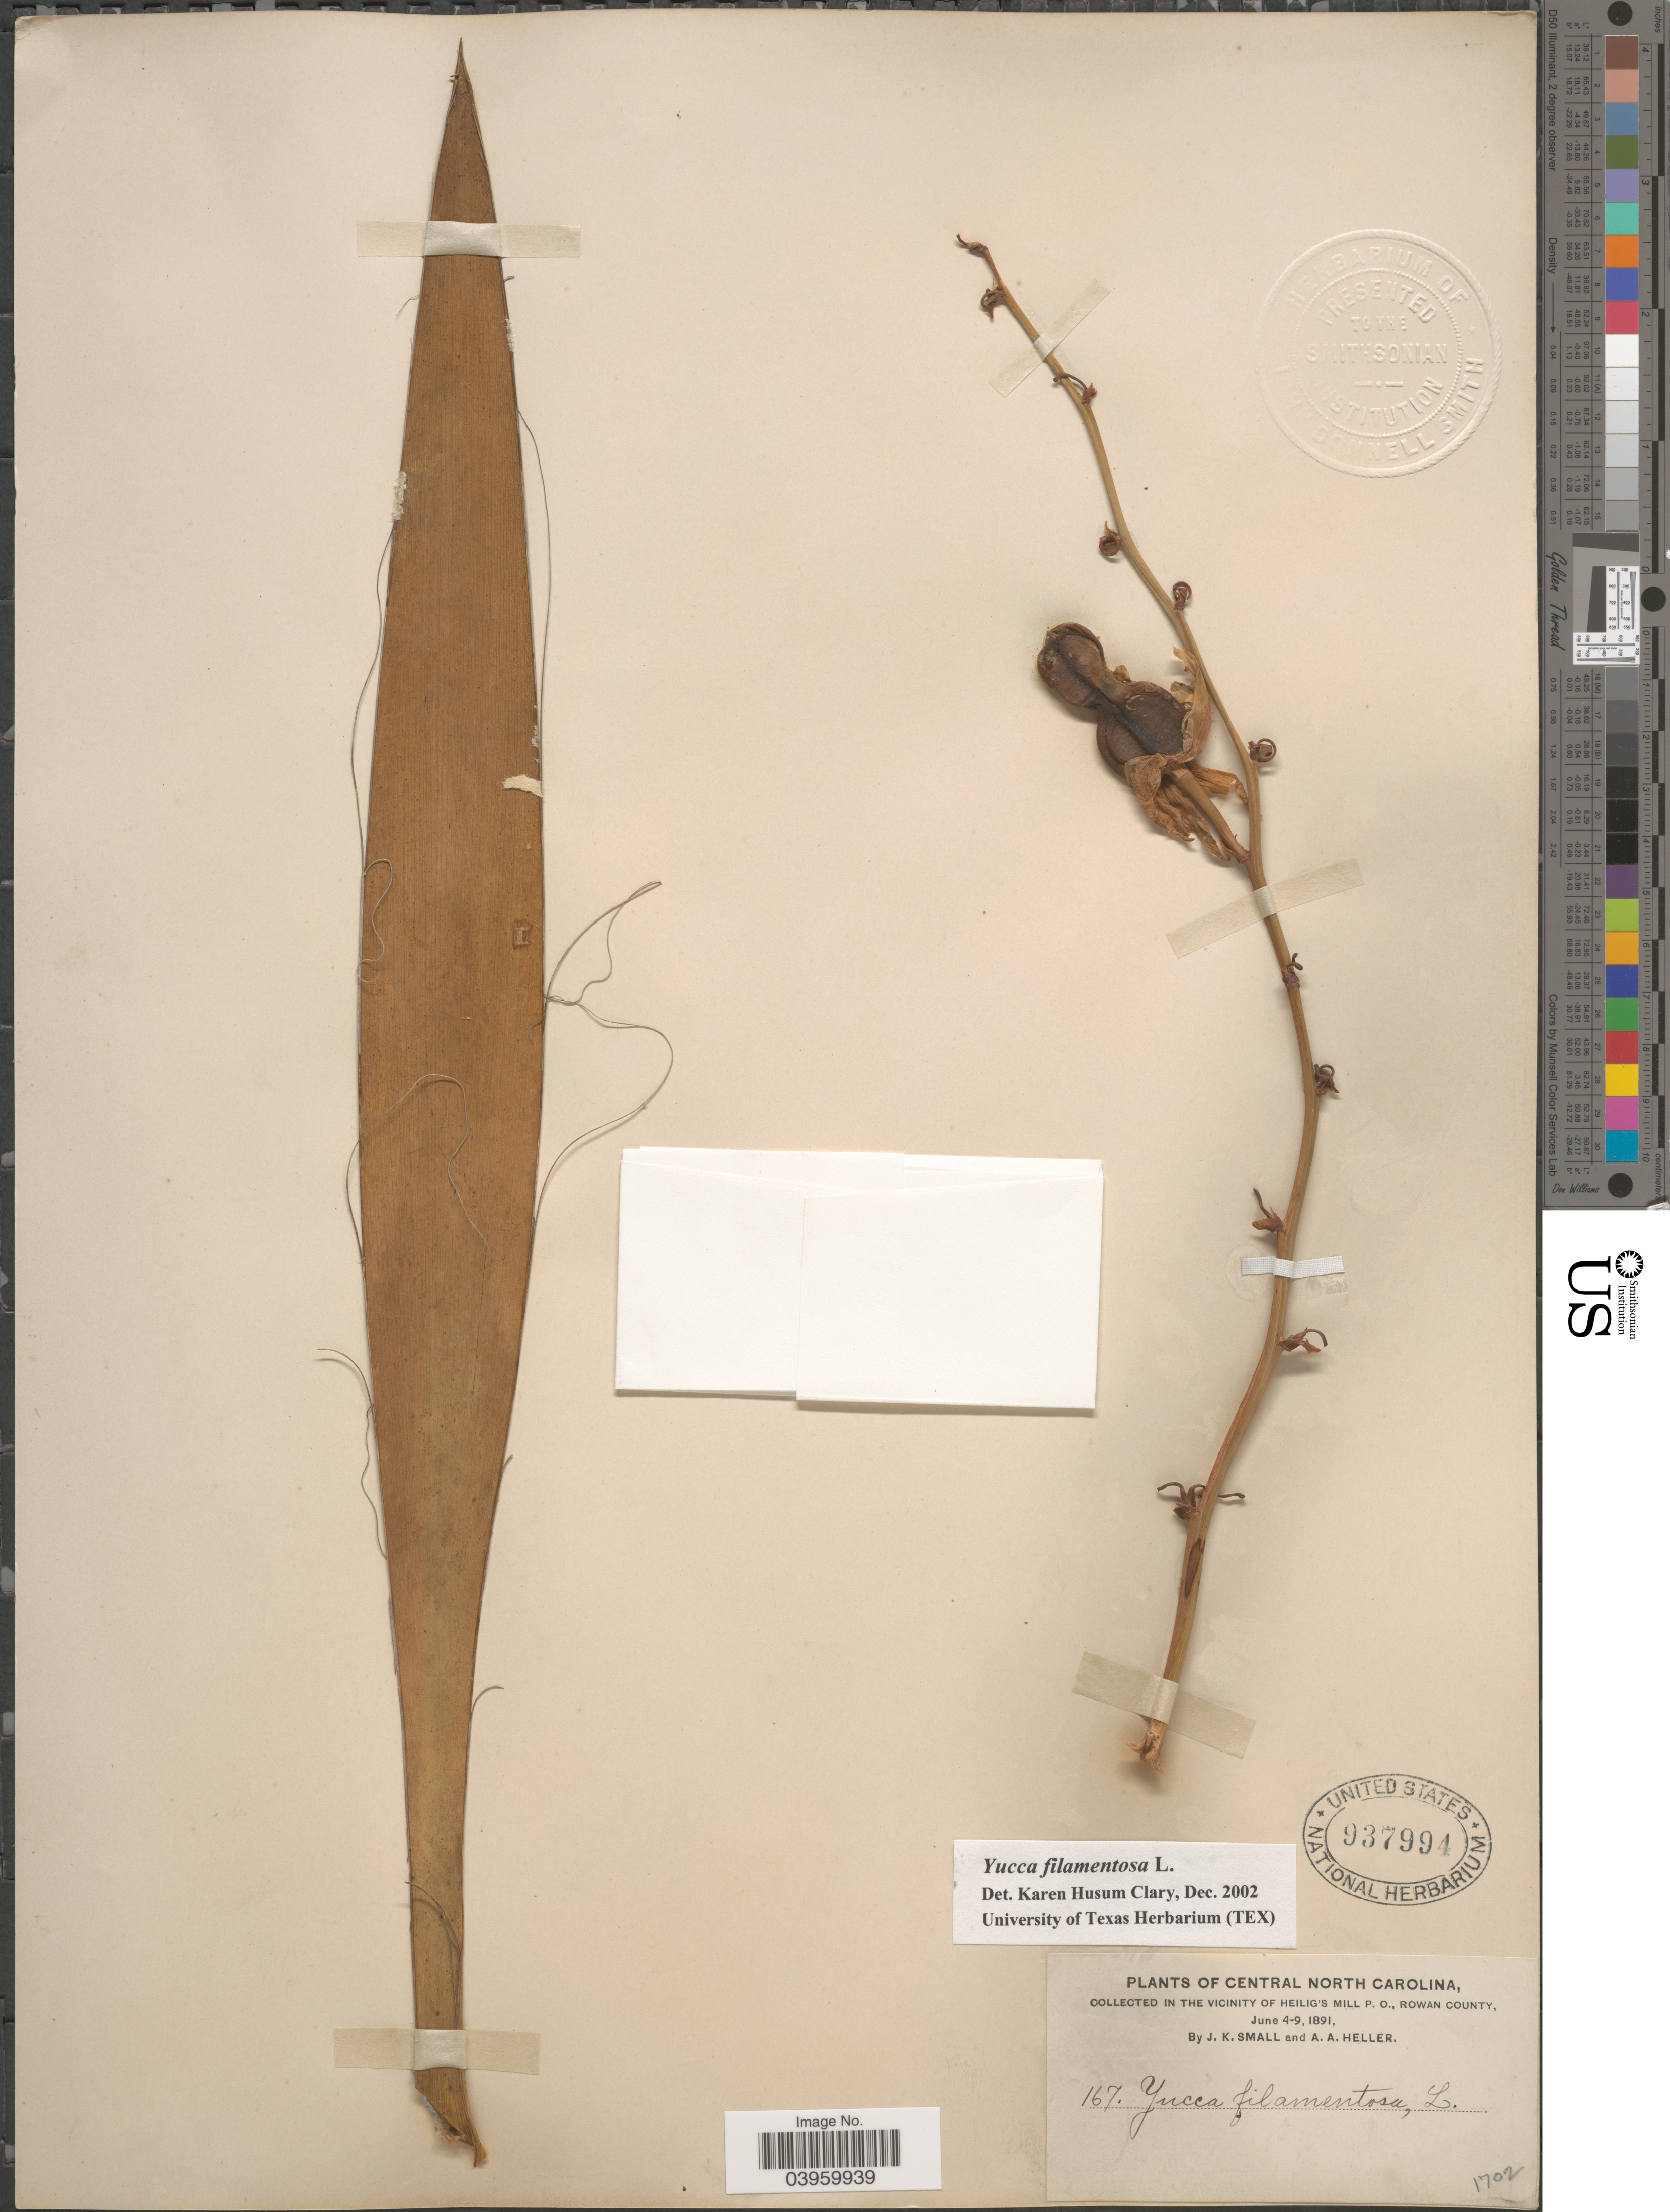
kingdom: Plantae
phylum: Tracheophyta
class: Liliopsida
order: Asparagales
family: Asparagaceae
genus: Yucca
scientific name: Yucca filamentosa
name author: L.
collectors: J. K. Small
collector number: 167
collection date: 1891-06-04/1891-06-09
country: United States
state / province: North Carolina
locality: Central North Carolina. In the vicinity of Heilig's Mill P.O., Rowan County.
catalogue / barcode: US 937994